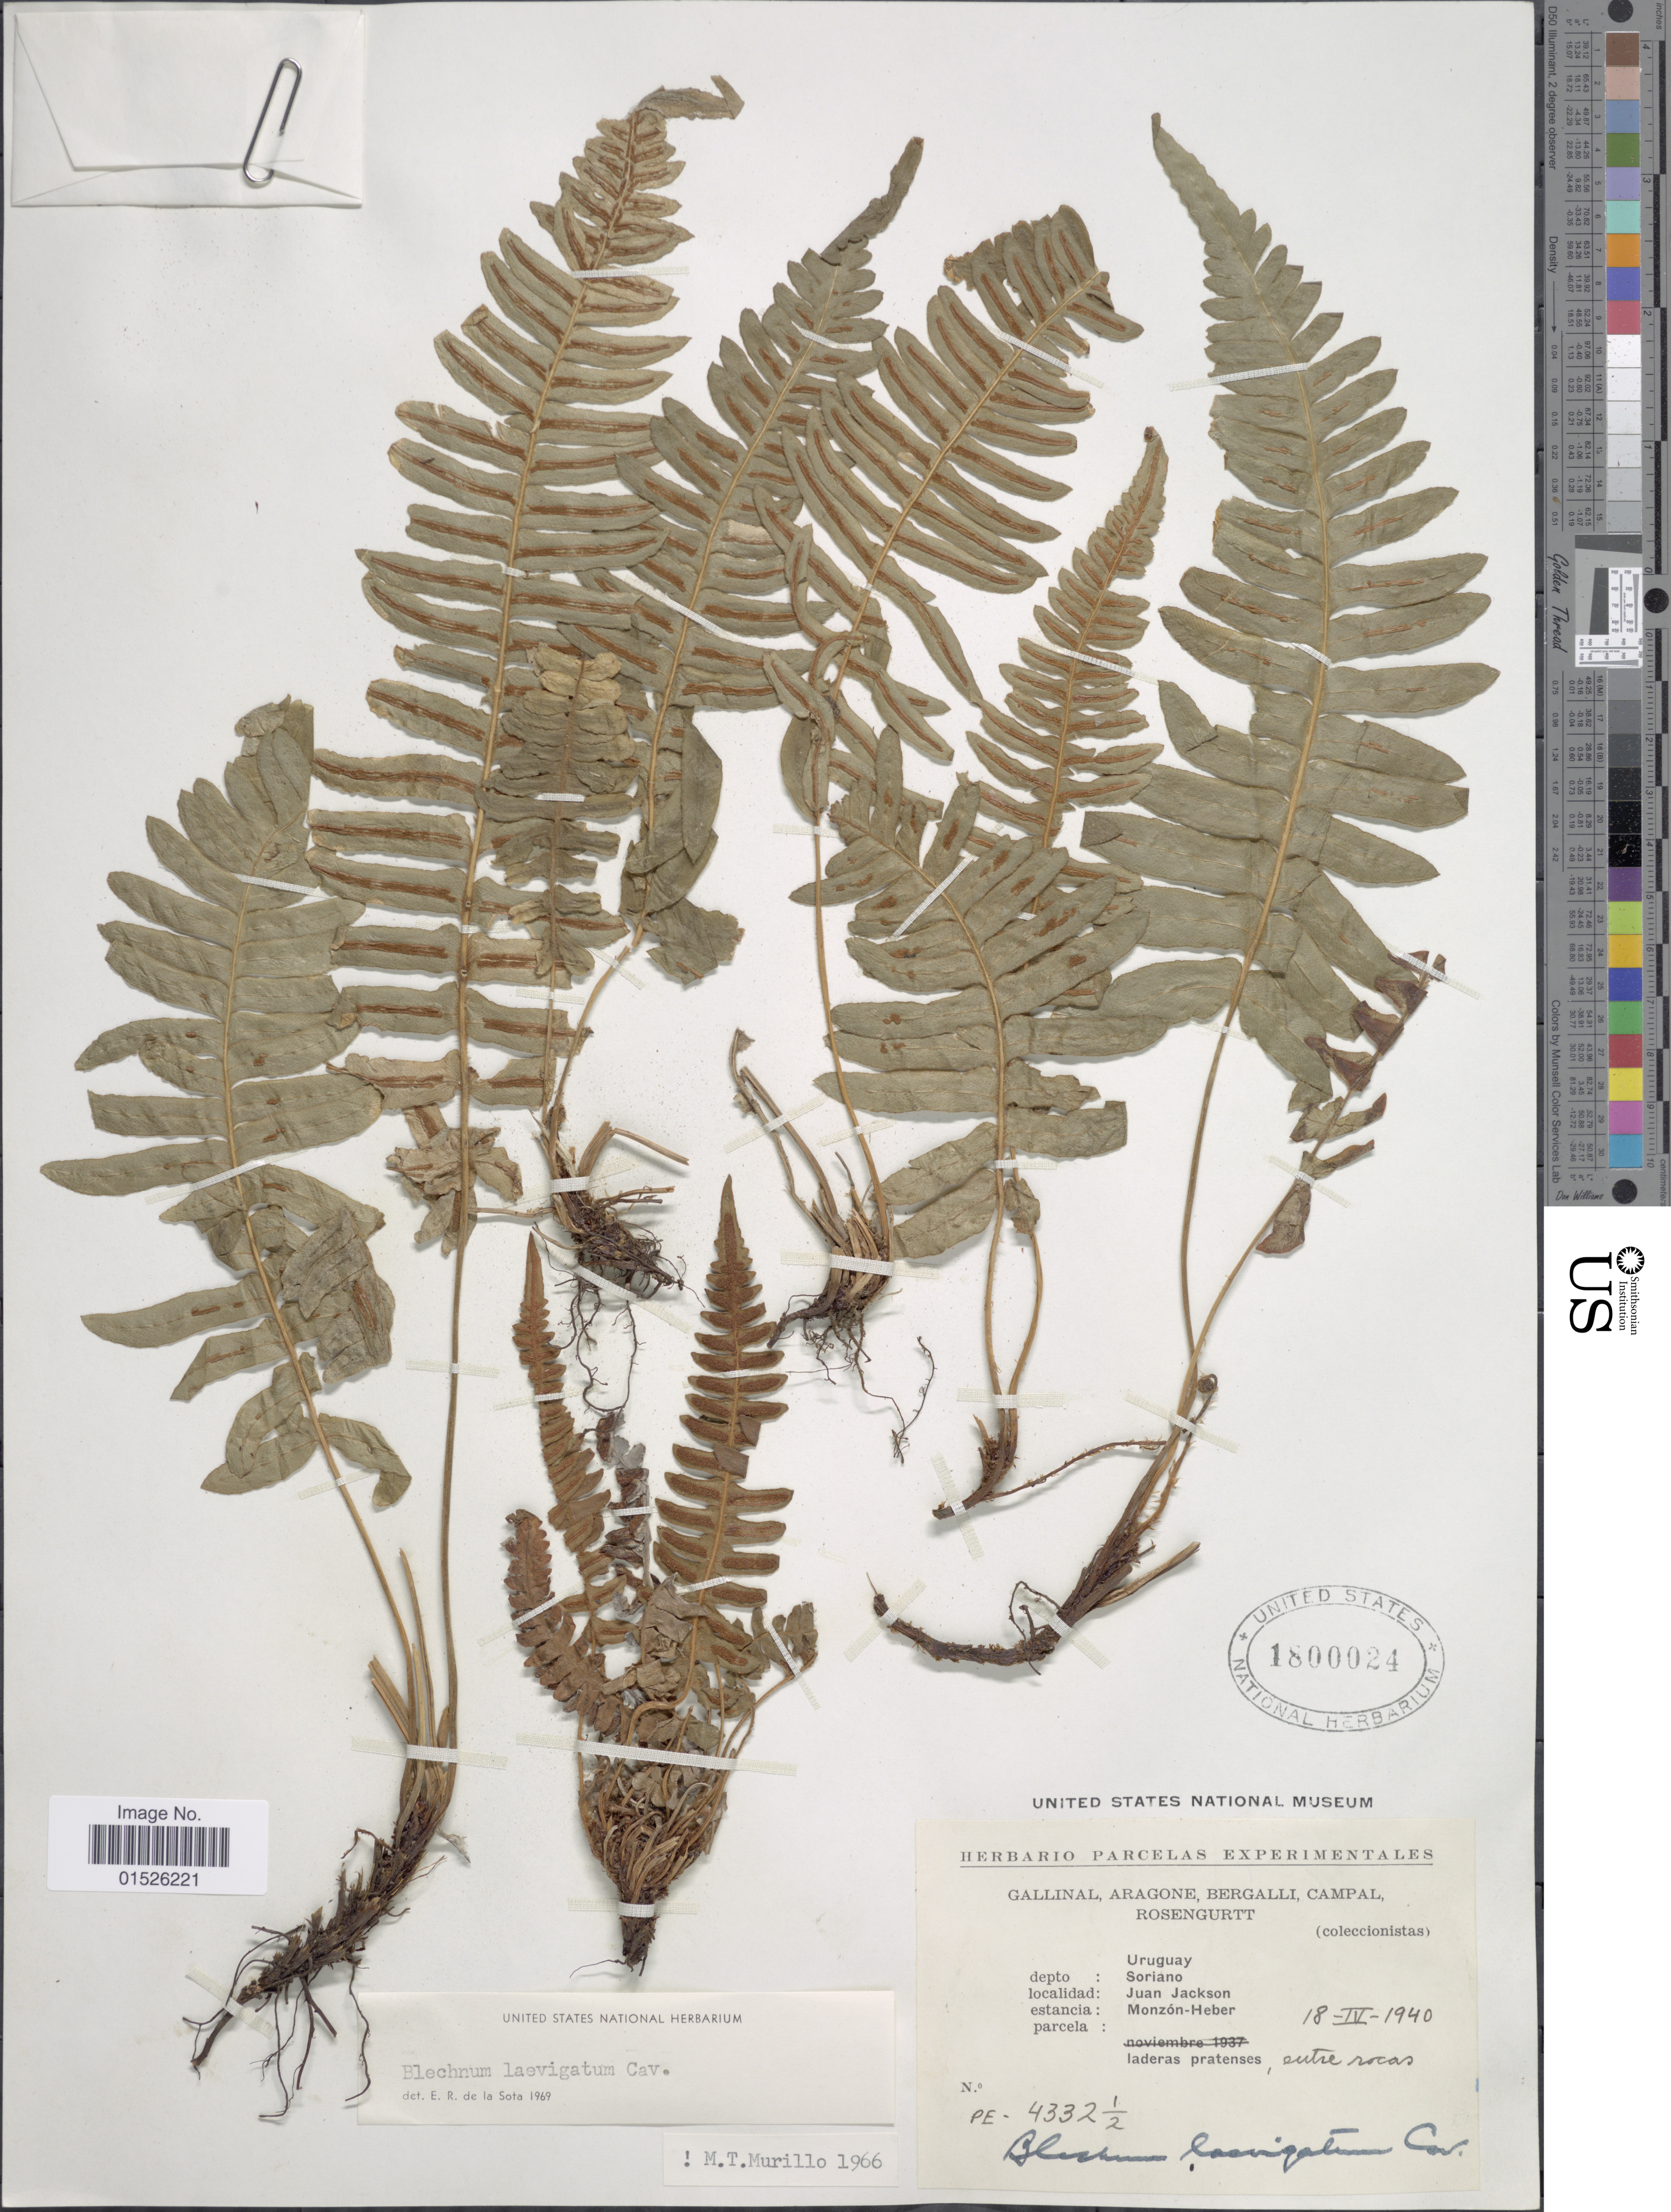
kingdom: Plantae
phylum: Tracheophyta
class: Polypodiopsida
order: Polypodiales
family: Blechnaceae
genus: Blechnum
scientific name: Blechnum laevigatum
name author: Cav.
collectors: -. Gallinal, -- Aragone, -- Bergalli, -- Campal & Rosengurtt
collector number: PE-4332½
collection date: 1940-04-18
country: Uruguay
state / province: Soriano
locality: Uruguay, Depto: Soriano, Juan Jackson. Monzon-Heber.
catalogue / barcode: US 1800024